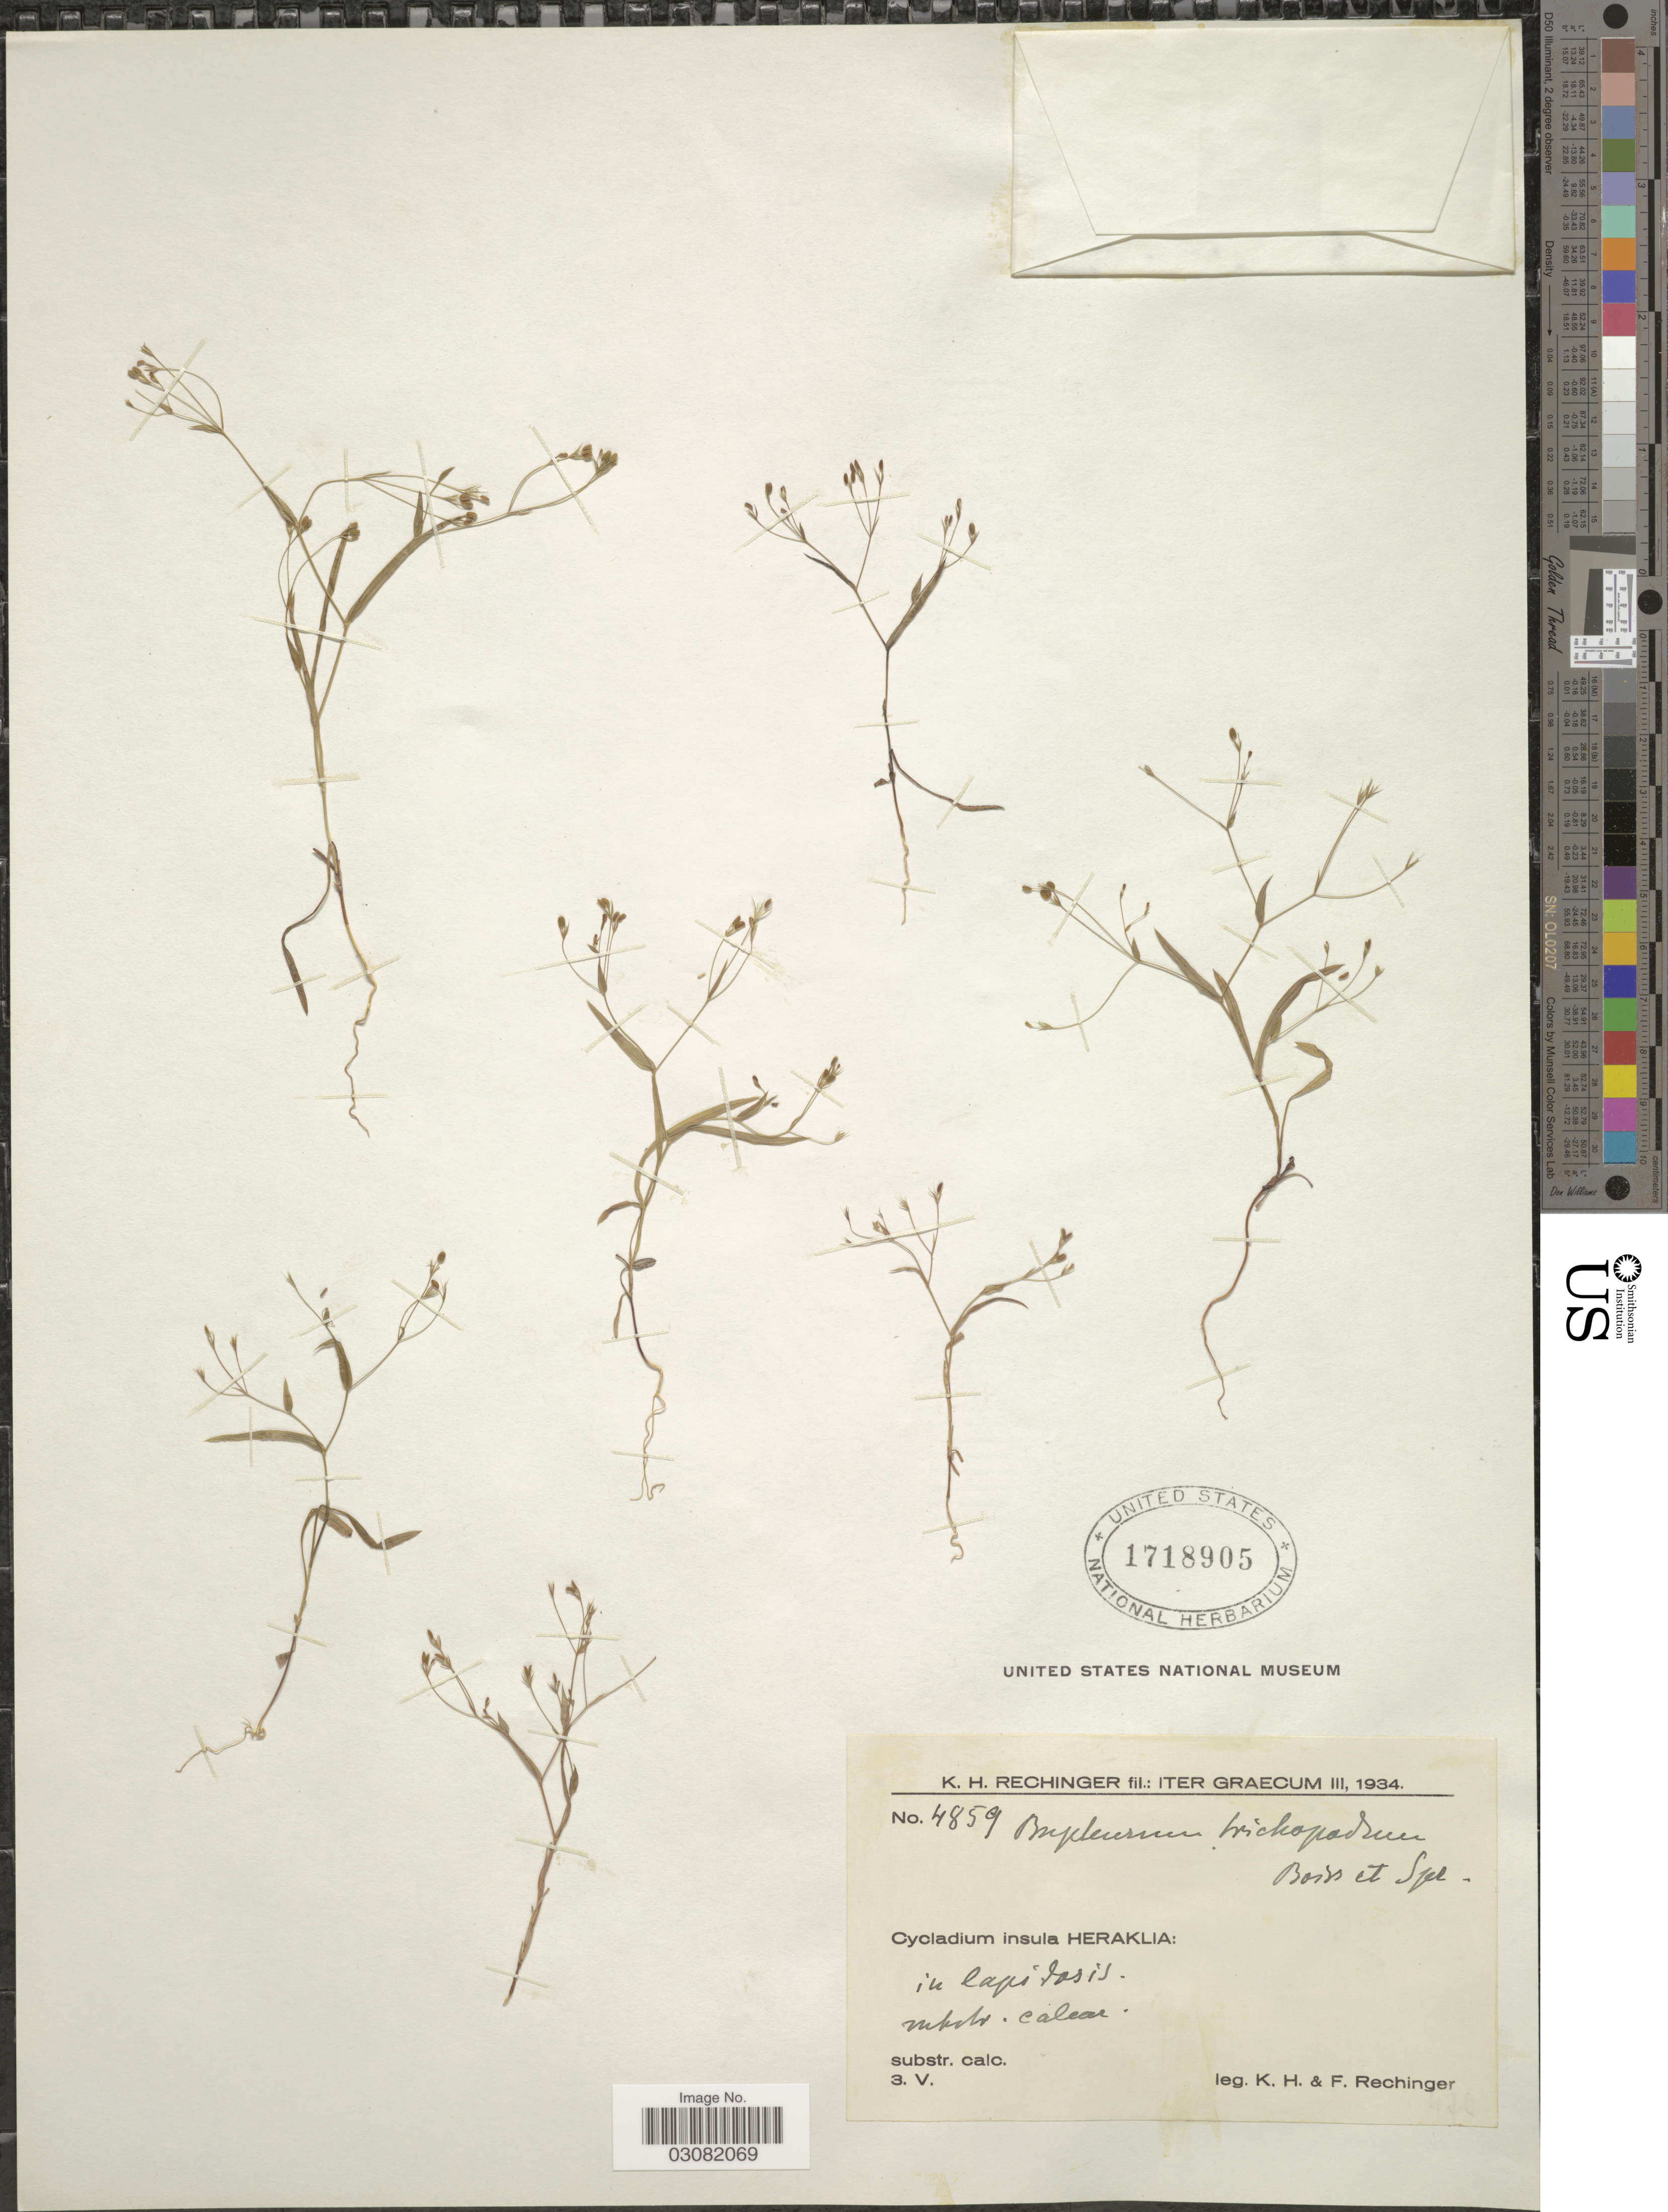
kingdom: Plantae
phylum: Tracheophyta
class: Magnoliopsida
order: Apiales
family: Apiaceae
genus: Bupleurum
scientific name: Bupleurum trichopodum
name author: Boiss. & Spruner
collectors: K. H. Rechinger & F. Rechinger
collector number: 4859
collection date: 1934-05-03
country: Greece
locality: Cycladium insula Heraklia.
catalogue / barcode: US 1718905